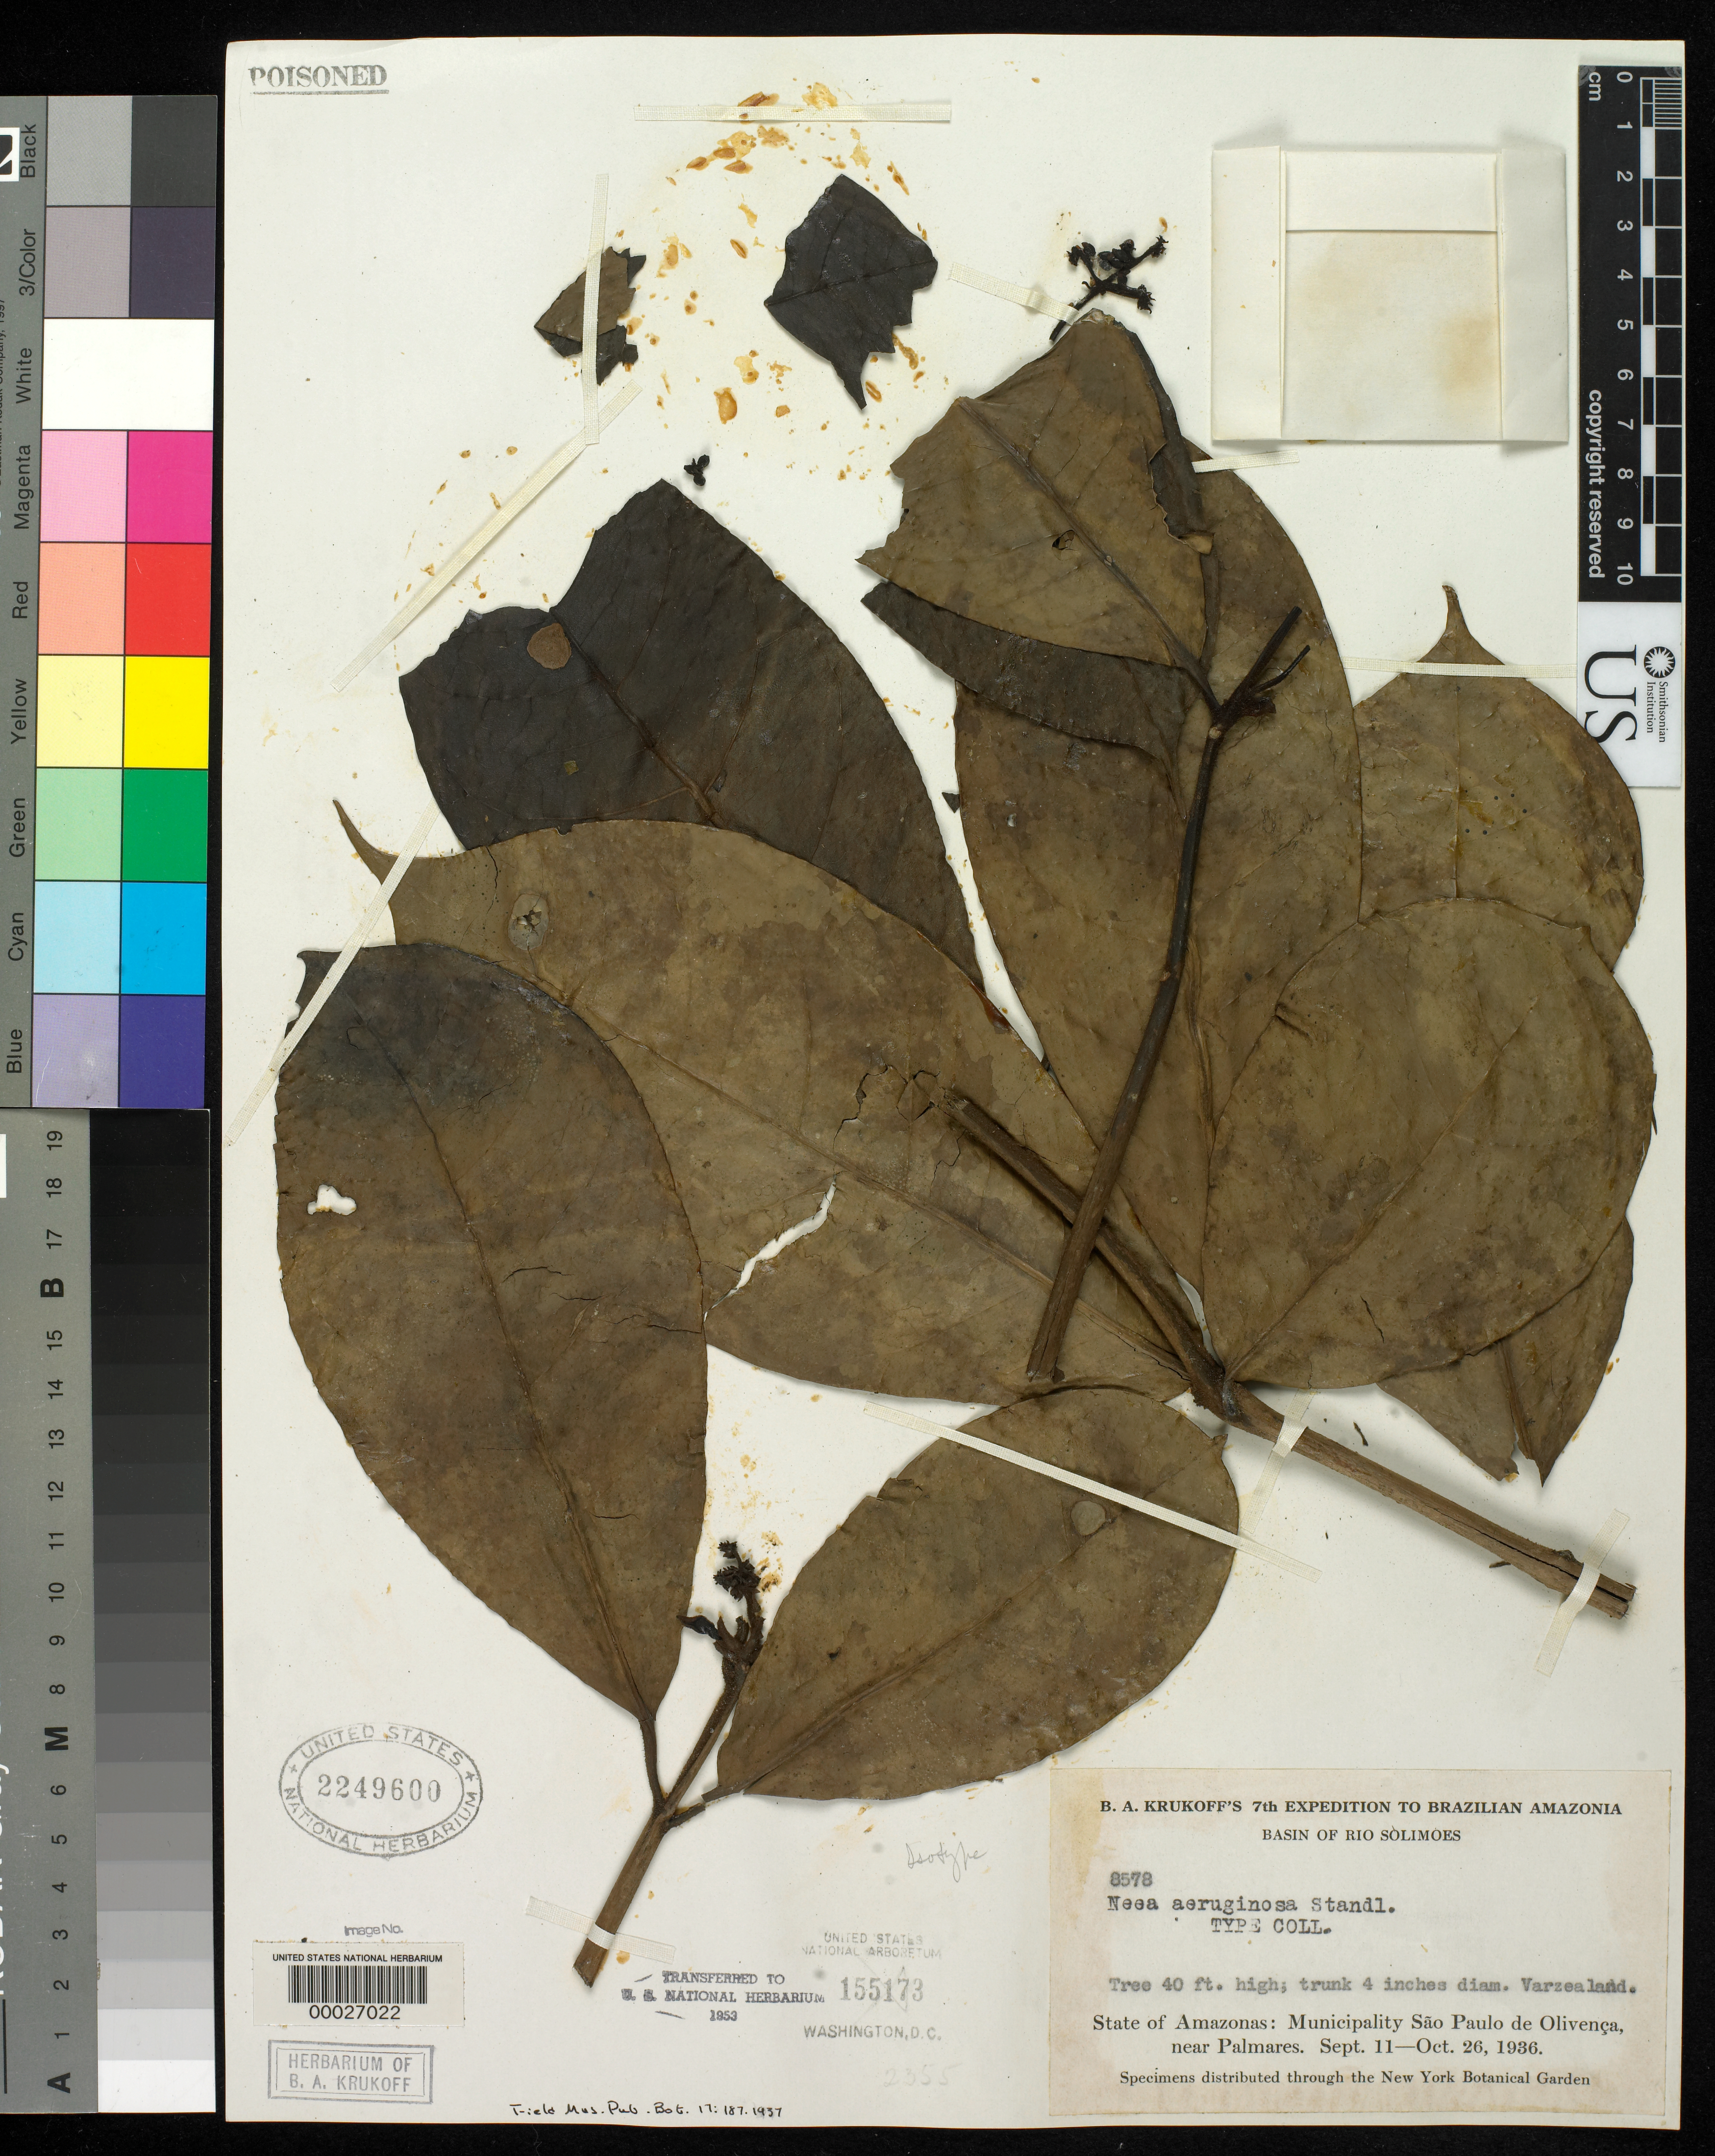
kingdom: Plantae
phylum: Tracheophyta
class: Magnoliopsida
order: Caryophyllales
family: Nyctaginaceae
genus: Neea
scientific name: Neea aeruginosa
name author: Standl.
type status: Isotype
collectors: B. A. Krukoff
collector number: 8578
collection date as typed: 11 Sep 1936 to 26 Oct 1936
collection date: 1936-09-11/1936-10-26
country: Brazil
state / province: Amazonas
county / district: São Paulo de Olivença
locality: Near Palmares.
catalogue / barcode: US 2249600